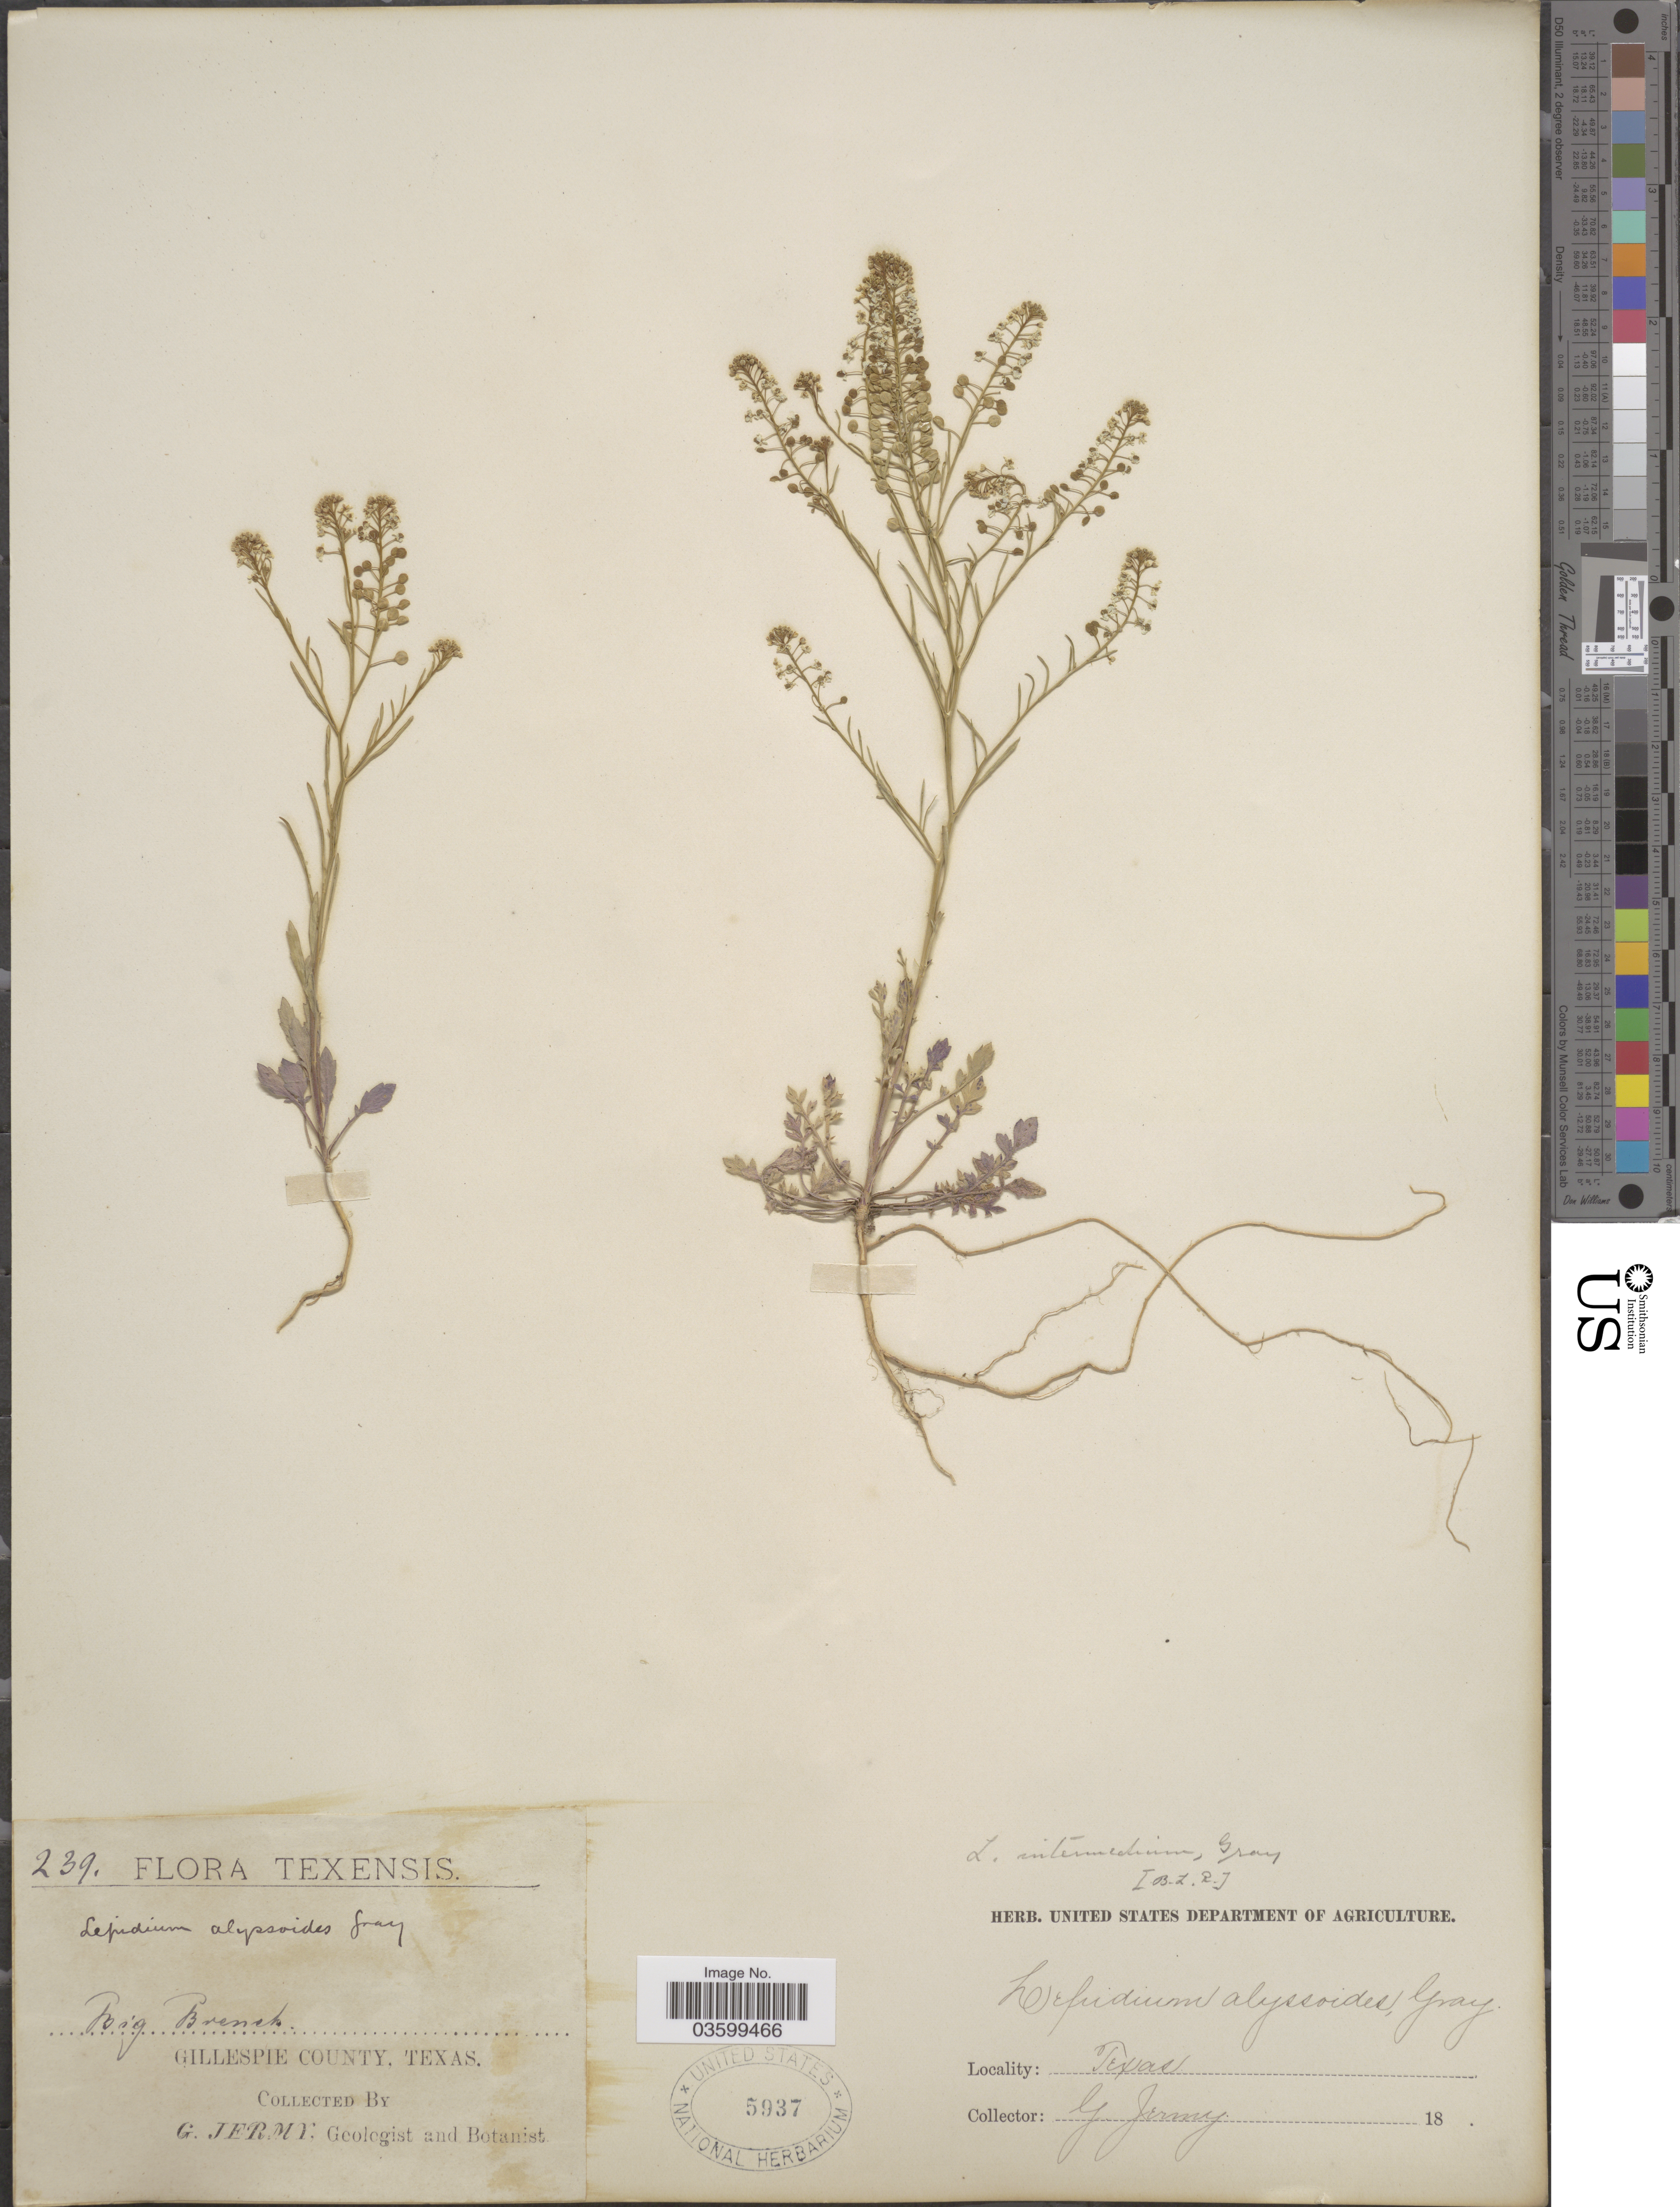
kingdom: Plantae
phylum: Tracheophyta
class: Magnoliopsida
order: Brassicales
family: Brassicaceae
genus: Lepidium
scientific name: Lepidium virginicum var. pubescens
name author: (Greene) C.L. Hitchc.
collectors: G. Jermy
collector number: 239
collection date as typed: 18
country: United States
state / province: Texas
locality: Big Brench. Gillespie County.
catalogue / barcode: US 5937